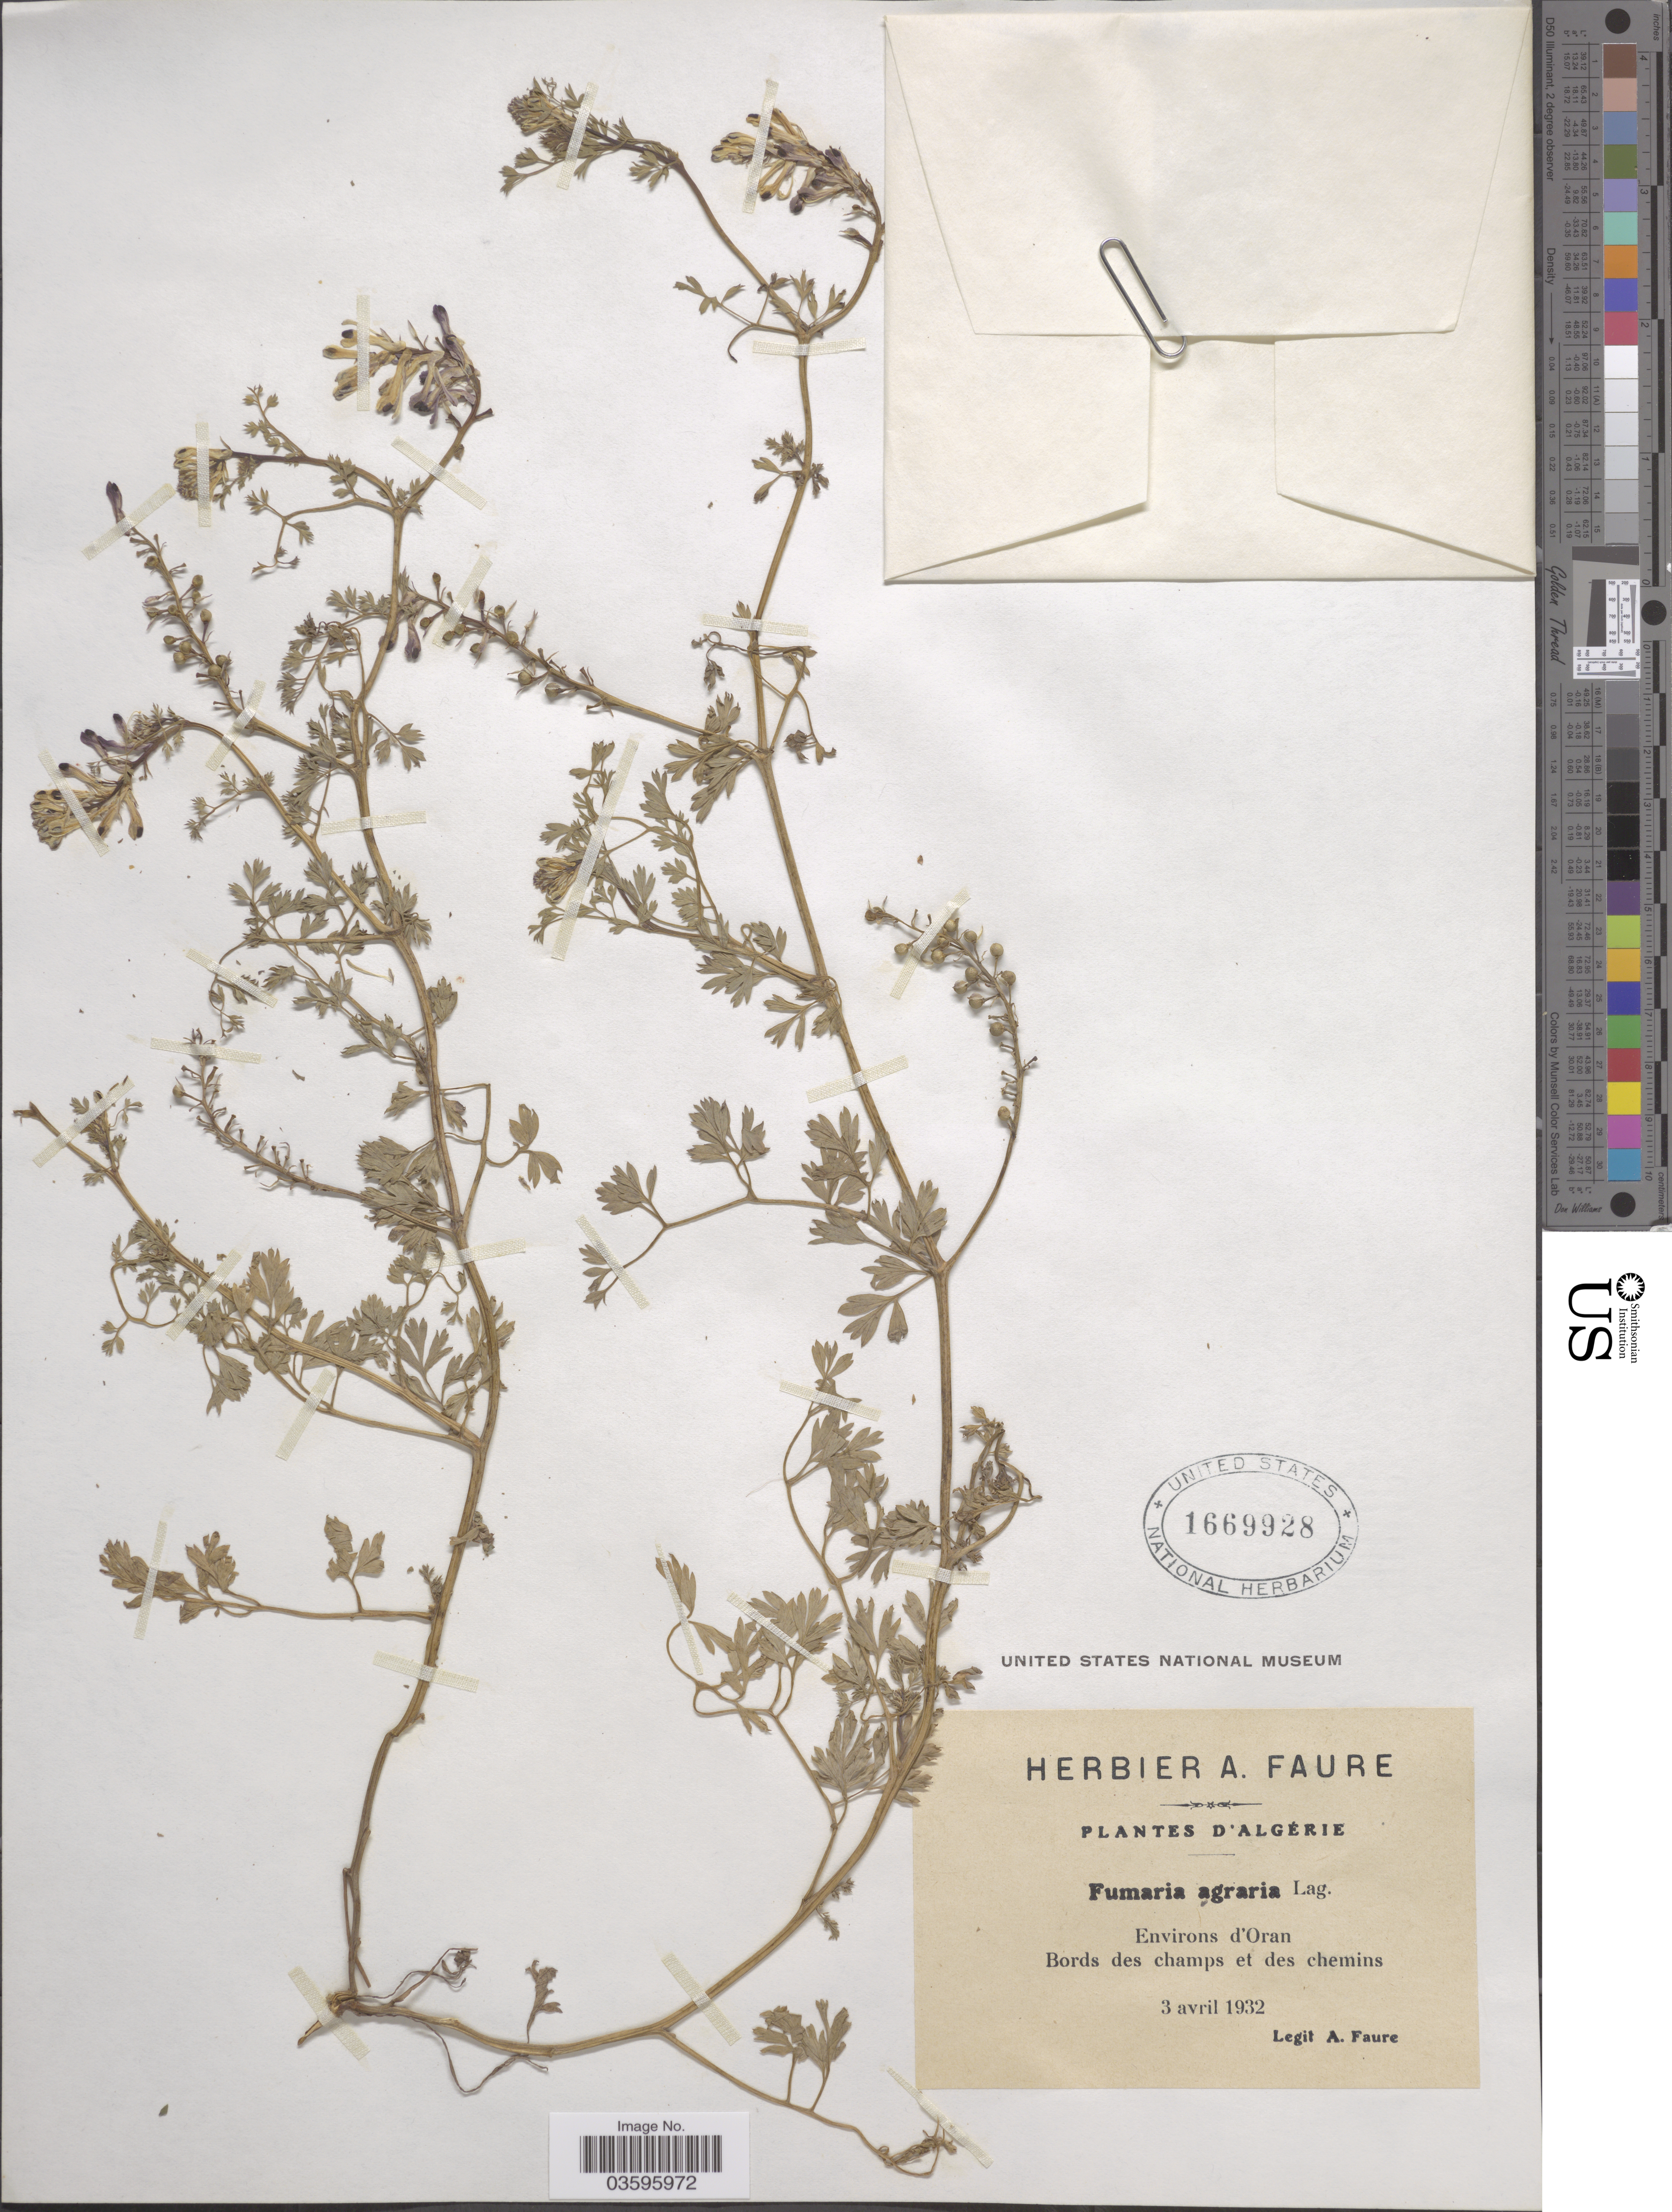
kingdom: Plantae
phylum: Tracheophyta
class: Magnoliopsida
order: Ranunculales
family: Papaveraceae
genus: Fumaria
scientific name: Fumaria agraria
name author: Lag.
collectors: A. Faure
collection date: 1932-04-03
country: Algeria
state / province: Oran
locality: Environs d'Oran. Bords des champs et des chemins.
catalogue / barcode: US 1669928